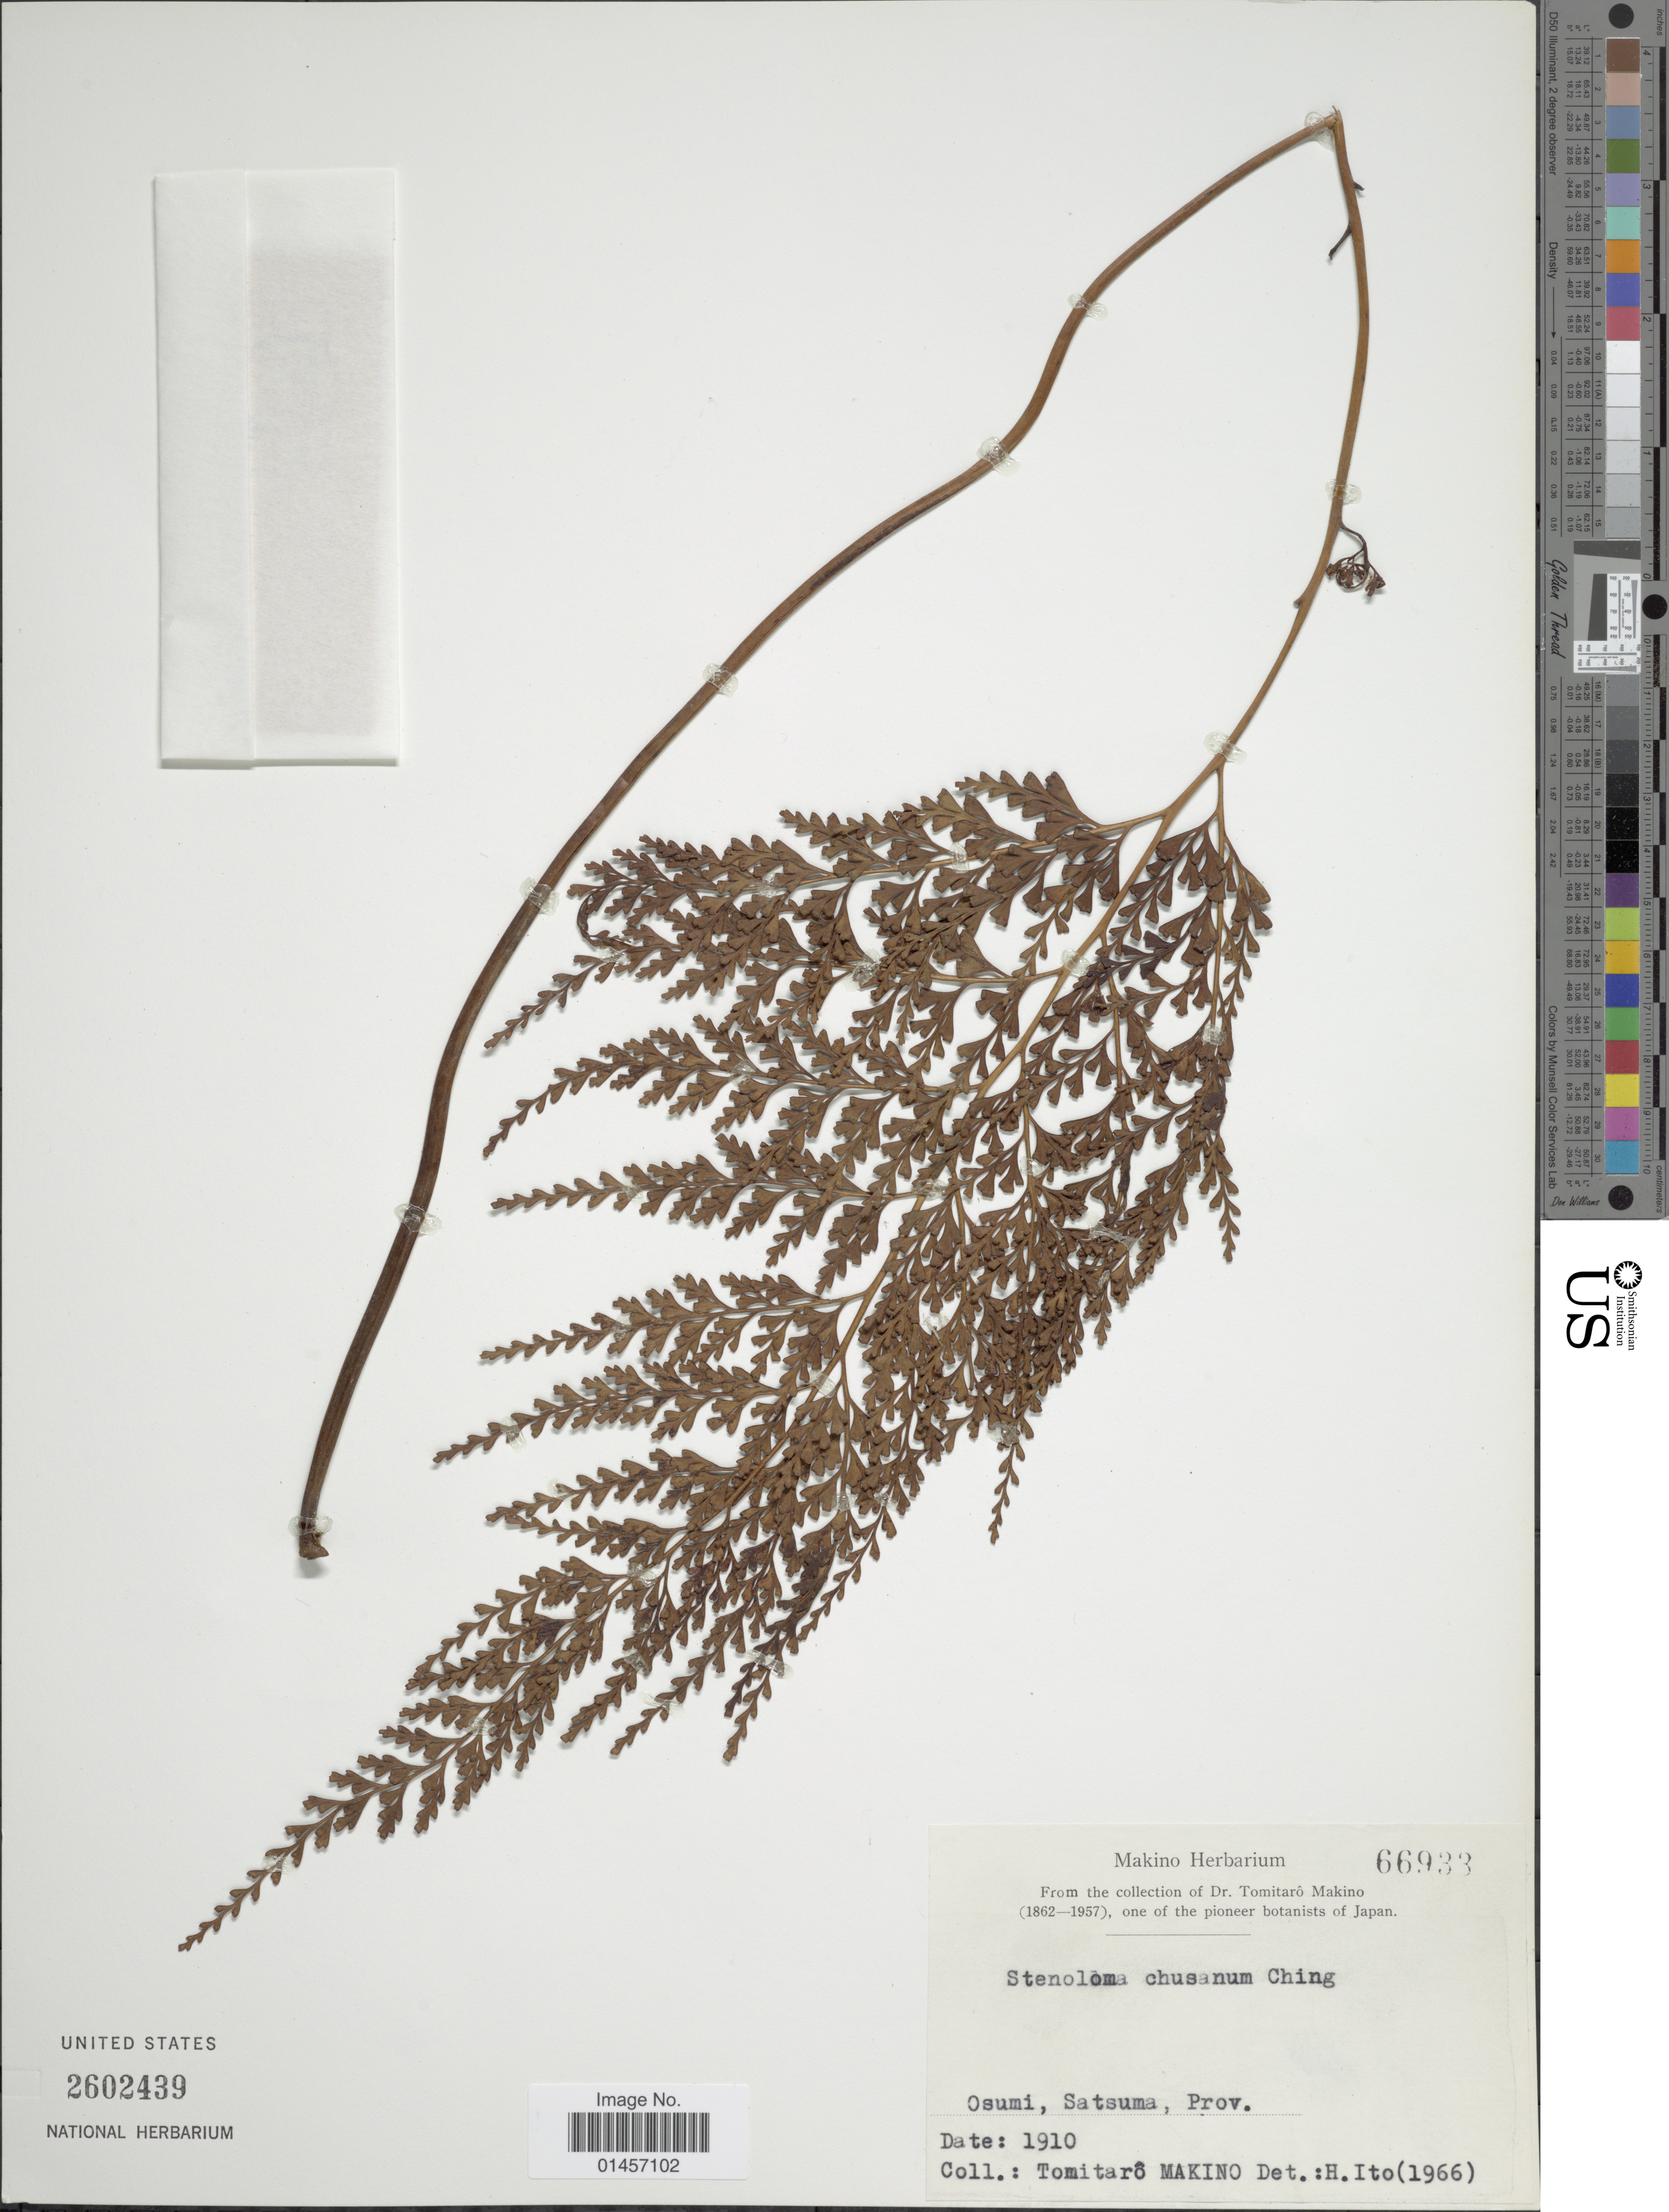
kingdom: Plantae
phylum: Tracheophyta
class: Polypodiopsida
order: Polypodiales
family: Lindsaeaceae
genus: Sphenomeris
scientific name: Sphenomeris chinensis var. chinensis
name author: (L.) Maxon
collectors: T. Makino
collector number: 66933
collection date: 1910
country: Japan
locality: Osumi, Satsuma, prov.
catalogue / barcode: US 2602439